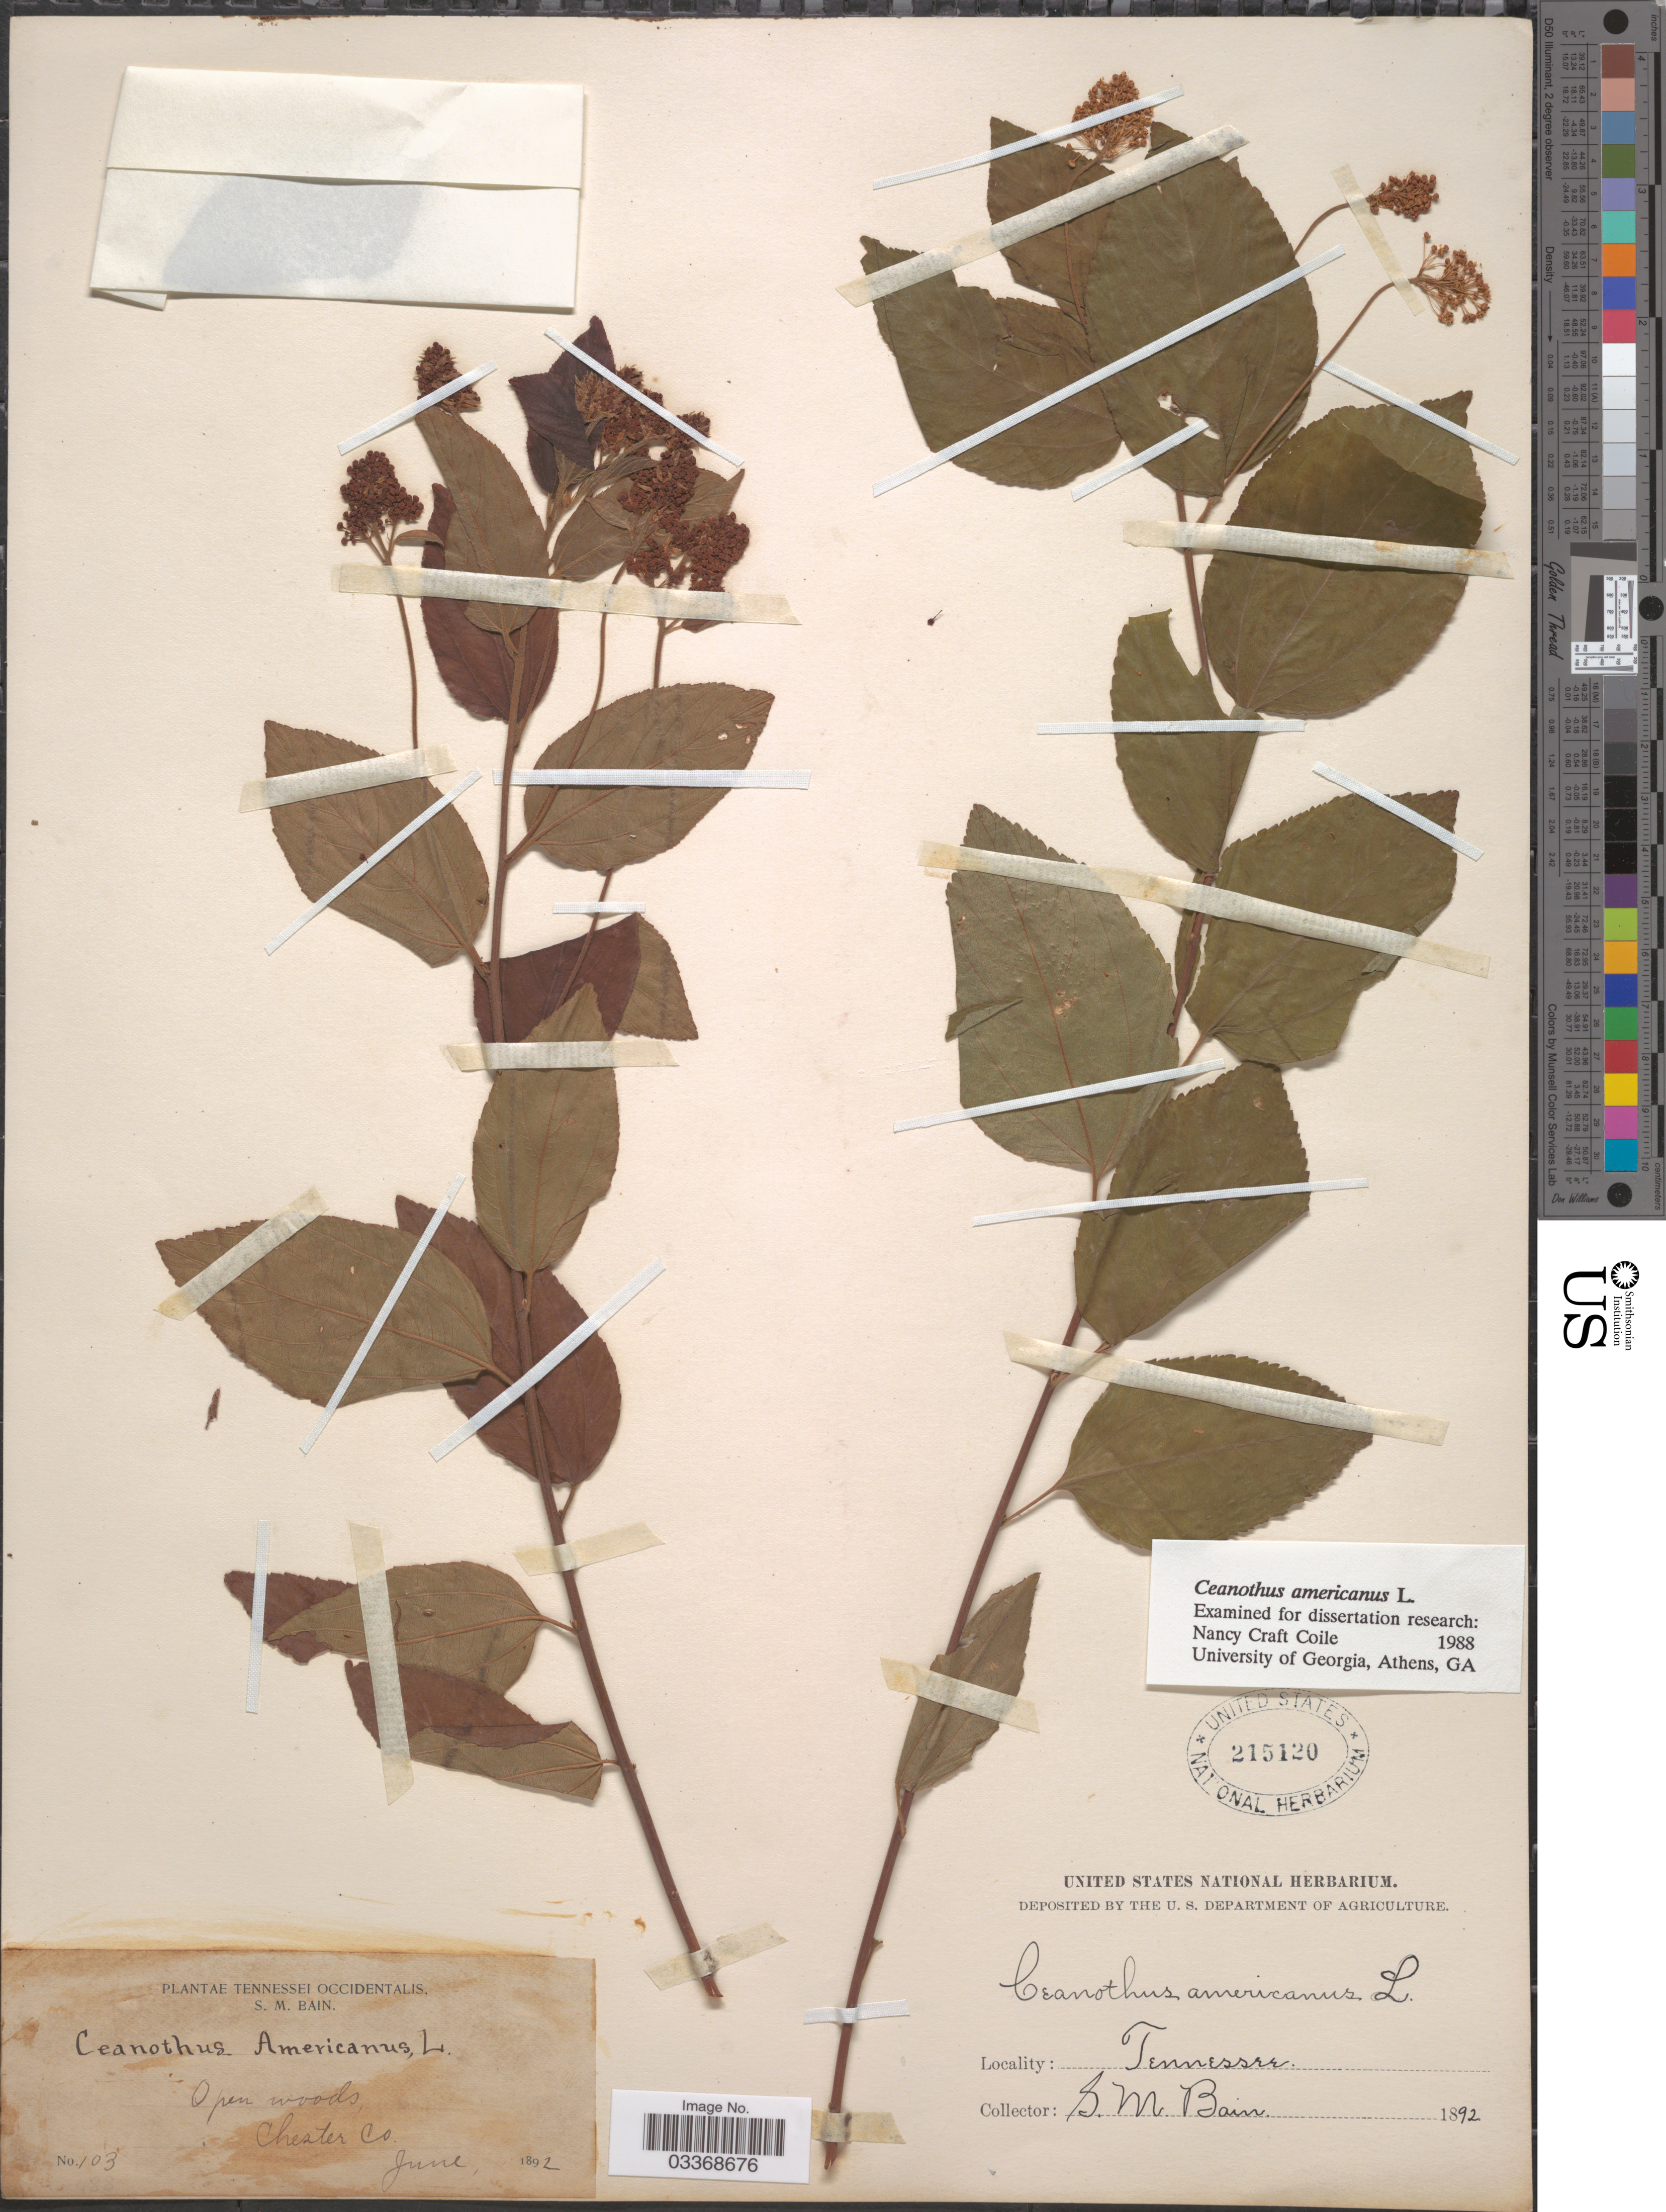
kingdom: Plantae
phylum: Tracheophyta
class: Magnoliopsida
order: Rosales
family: Rhamnaceae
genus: Ceanothus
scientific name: Ceanothus americanus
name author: L.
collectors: S. M. Bain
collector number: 103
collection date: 1892-06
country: United States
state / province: Tennessee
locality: Tennessei Occidentalis. Chester Co.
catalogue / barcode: US 215120